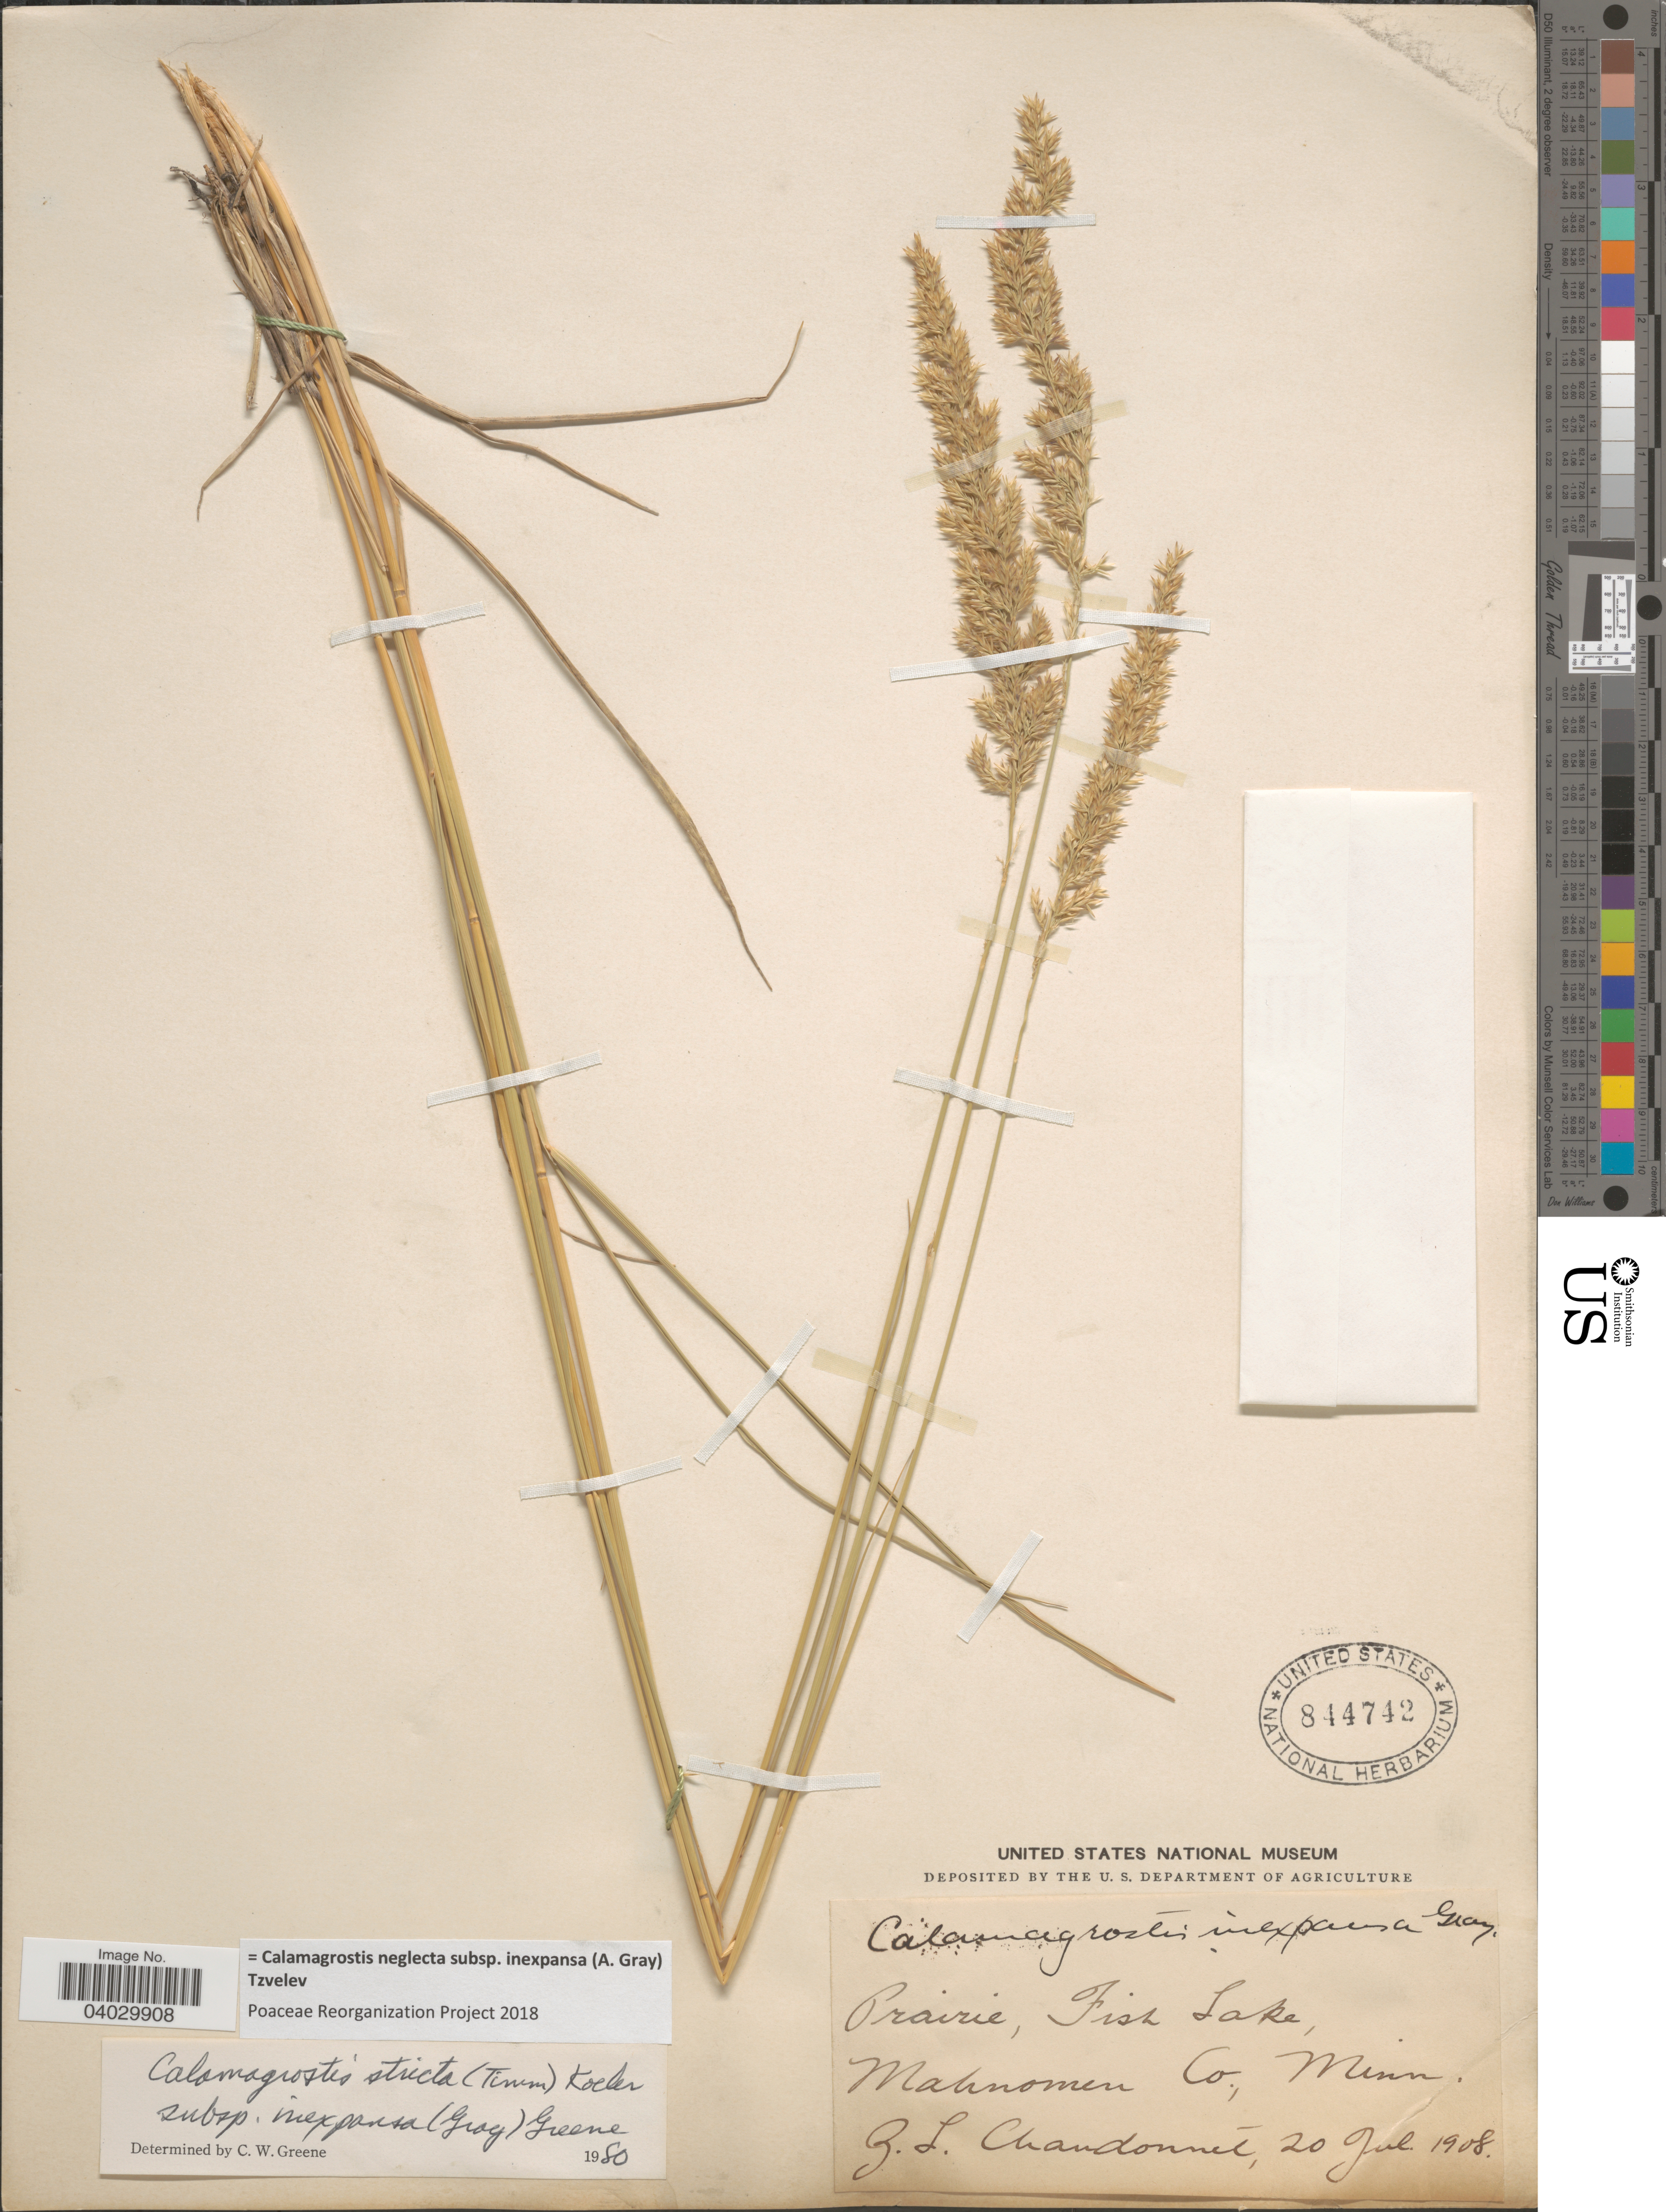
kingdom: Plantae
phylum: Tracheophyta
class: Liliopsida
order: Poales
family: Poaceae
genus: Calamagrostis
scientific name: Calamagrostis neglecta subsp. inexpansa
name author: (A. Gray) Tzvelev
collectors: Z. Chandonnet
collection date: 1908-07-20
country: United States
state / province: Minnesota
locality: Prairie, Fish Lake, Mahnomen Co.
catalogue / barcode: US 844742